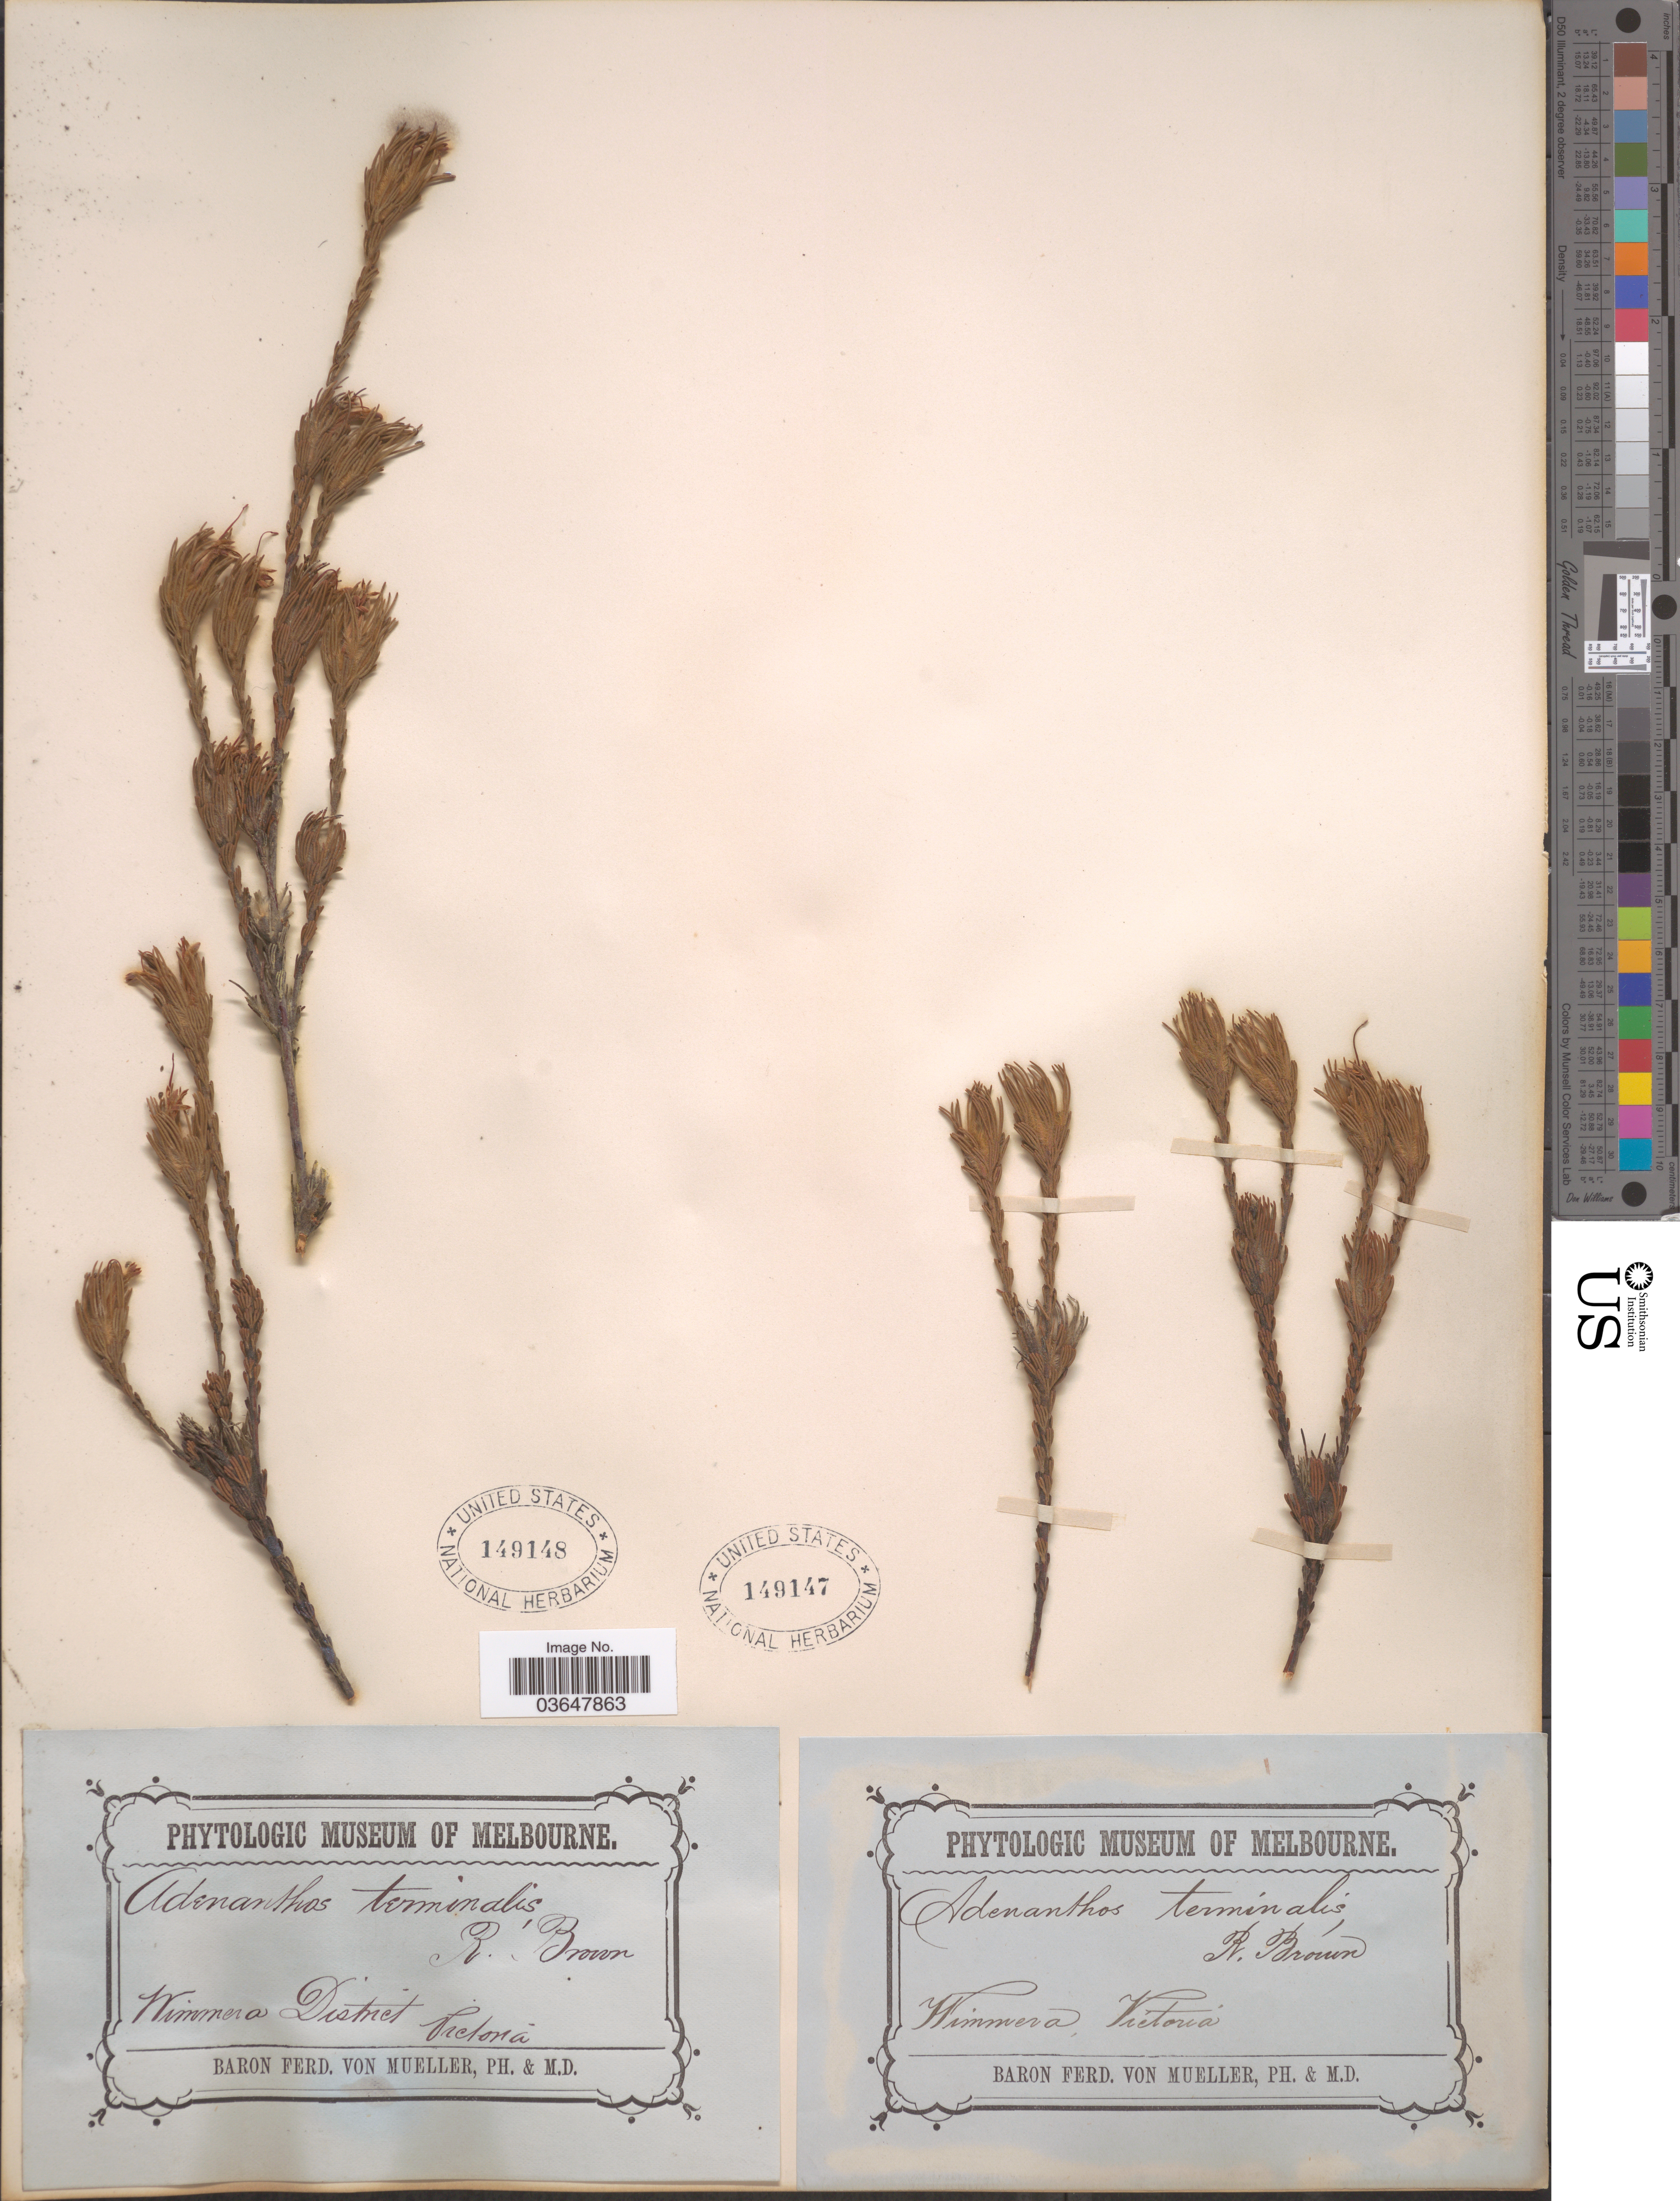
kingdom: Plantae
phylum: Tracheophyta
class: Magnoliopsida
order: Proteales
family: Proteaceae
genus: Adenanthos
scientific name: Adenanthos terminalis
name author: R. Br.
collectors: F. Mueller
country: Australia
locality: Wimmera District, Victoria.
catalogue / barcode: US 149148-2